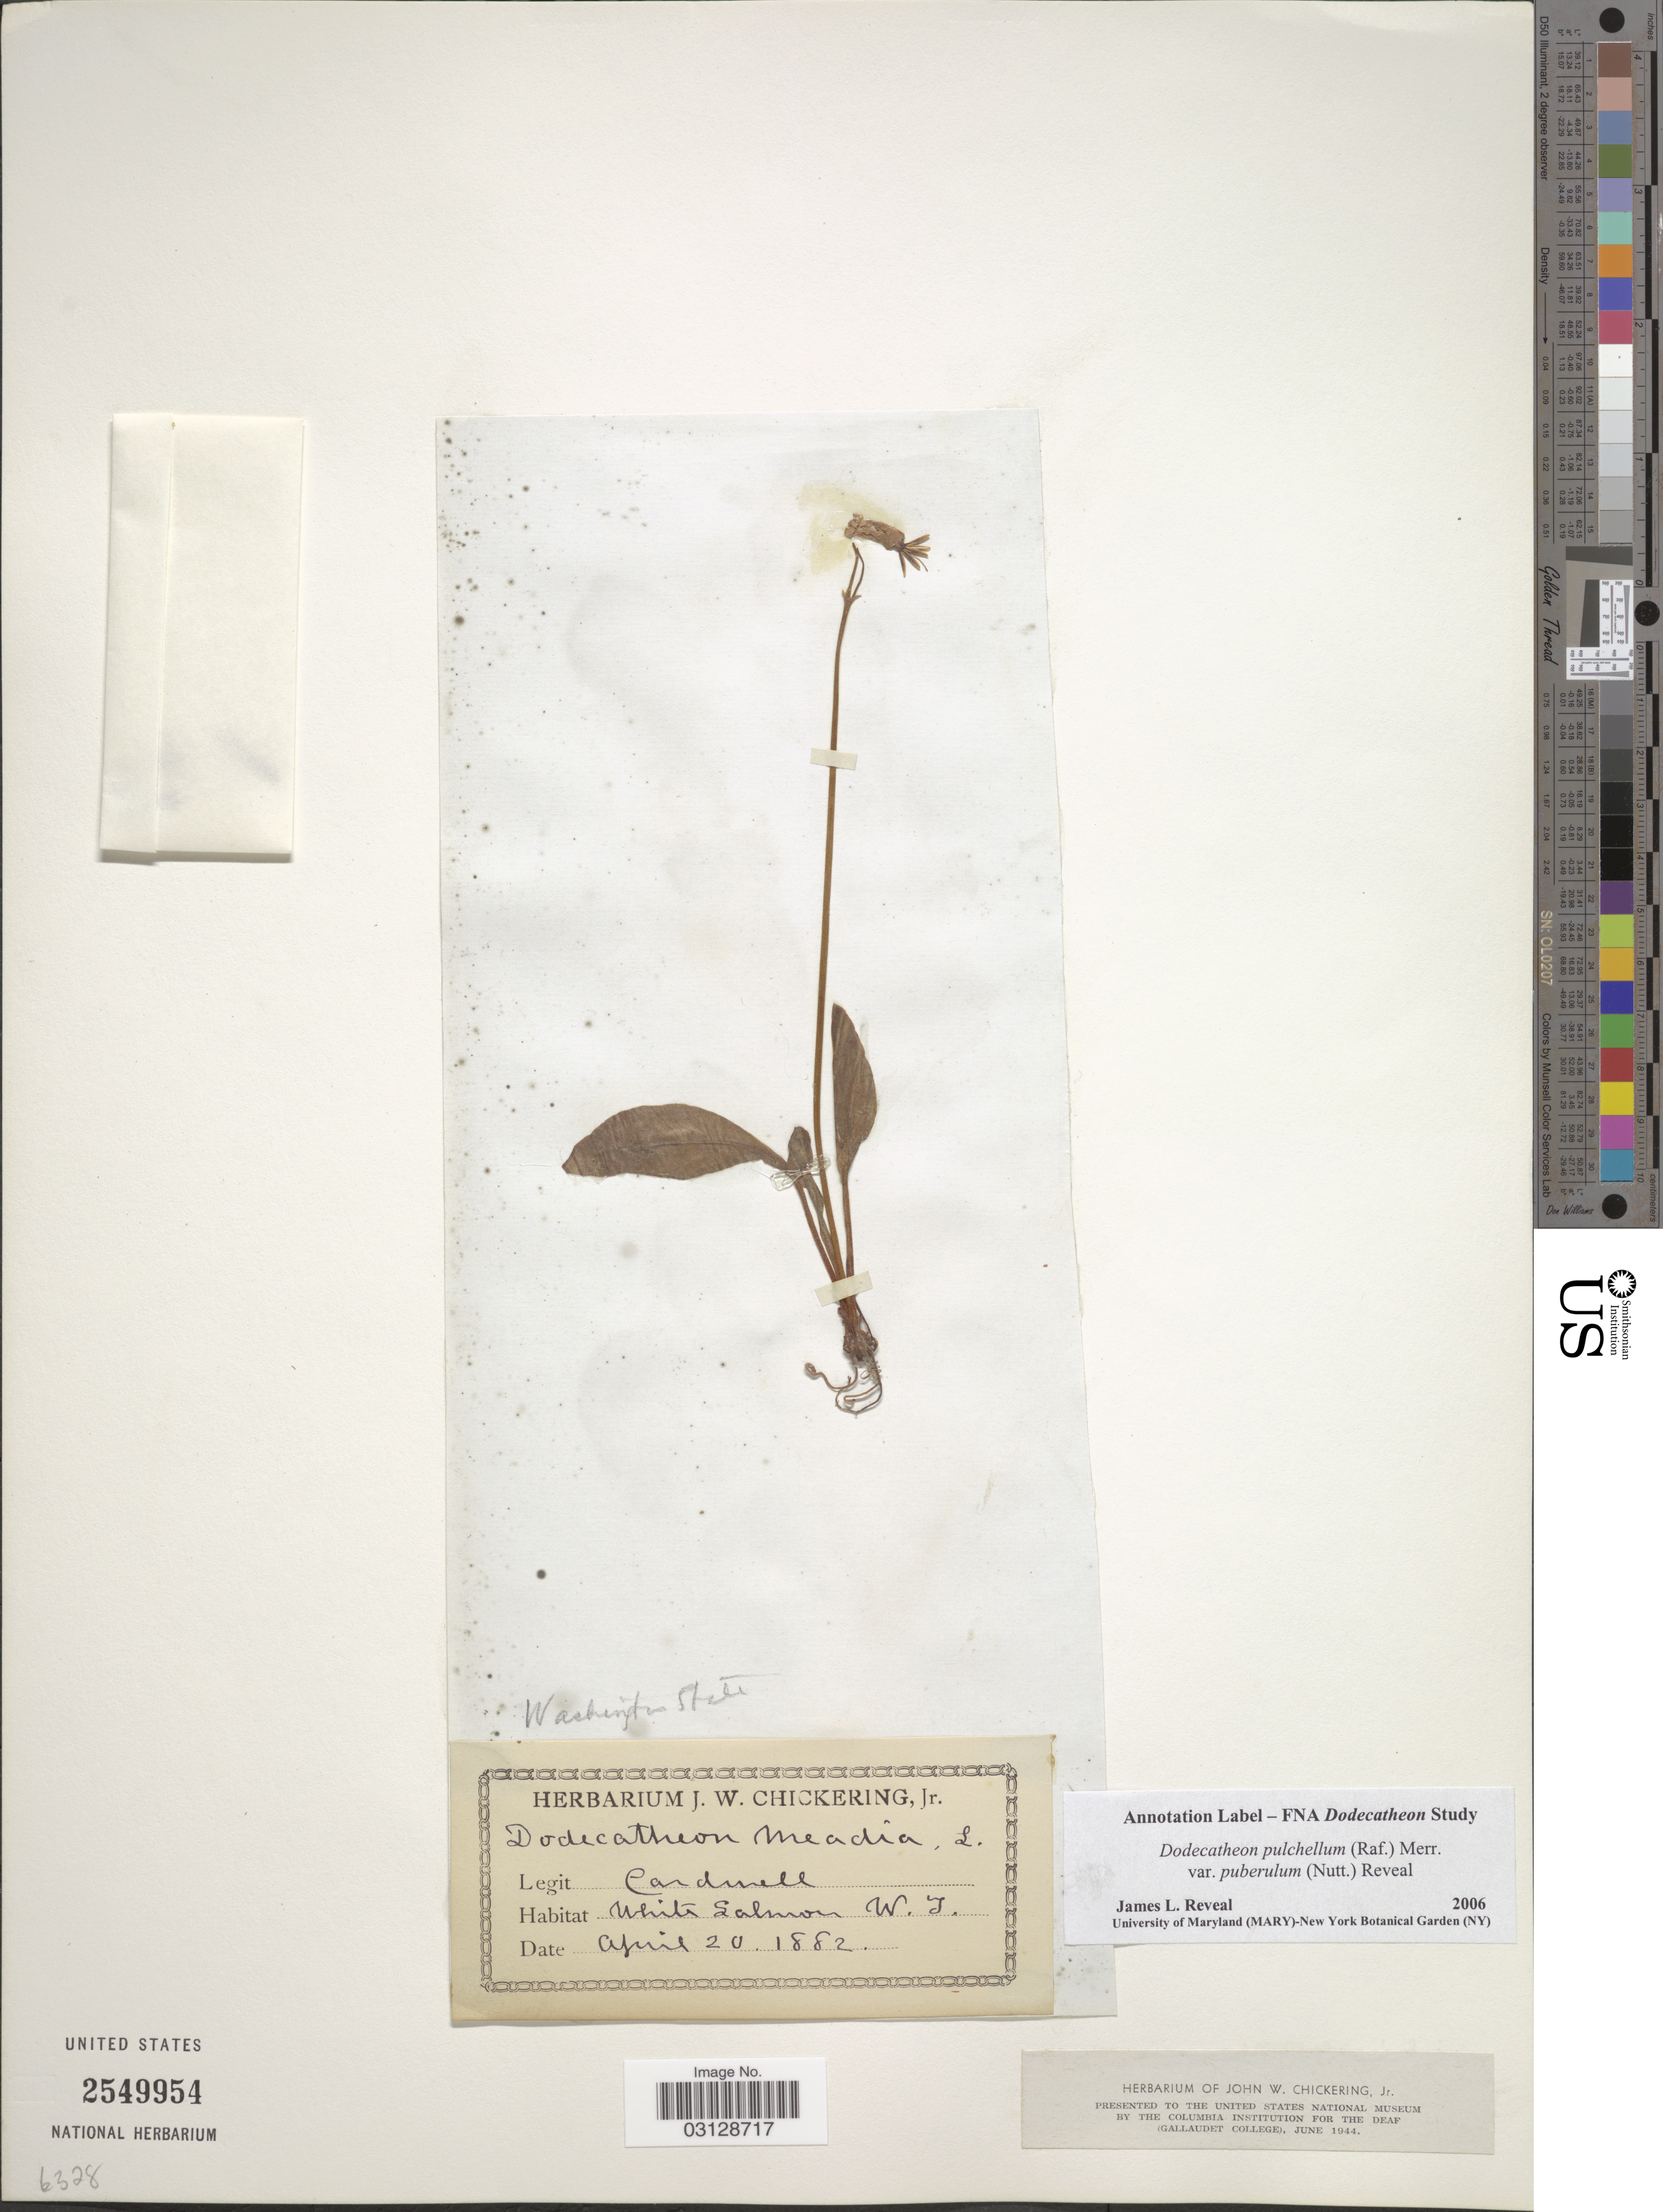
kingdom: Plantae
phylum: Tracheophyta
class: Magnoliopsida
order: Ericales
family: Primulaceae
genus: Dodecatheon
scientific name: Dodecatheon pulchellum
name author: (Raf.) Merr.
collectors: Cardwell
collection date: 1882-04-20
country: United States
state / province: Washington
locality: White Salmon, W. T.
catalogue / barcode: US 2549954